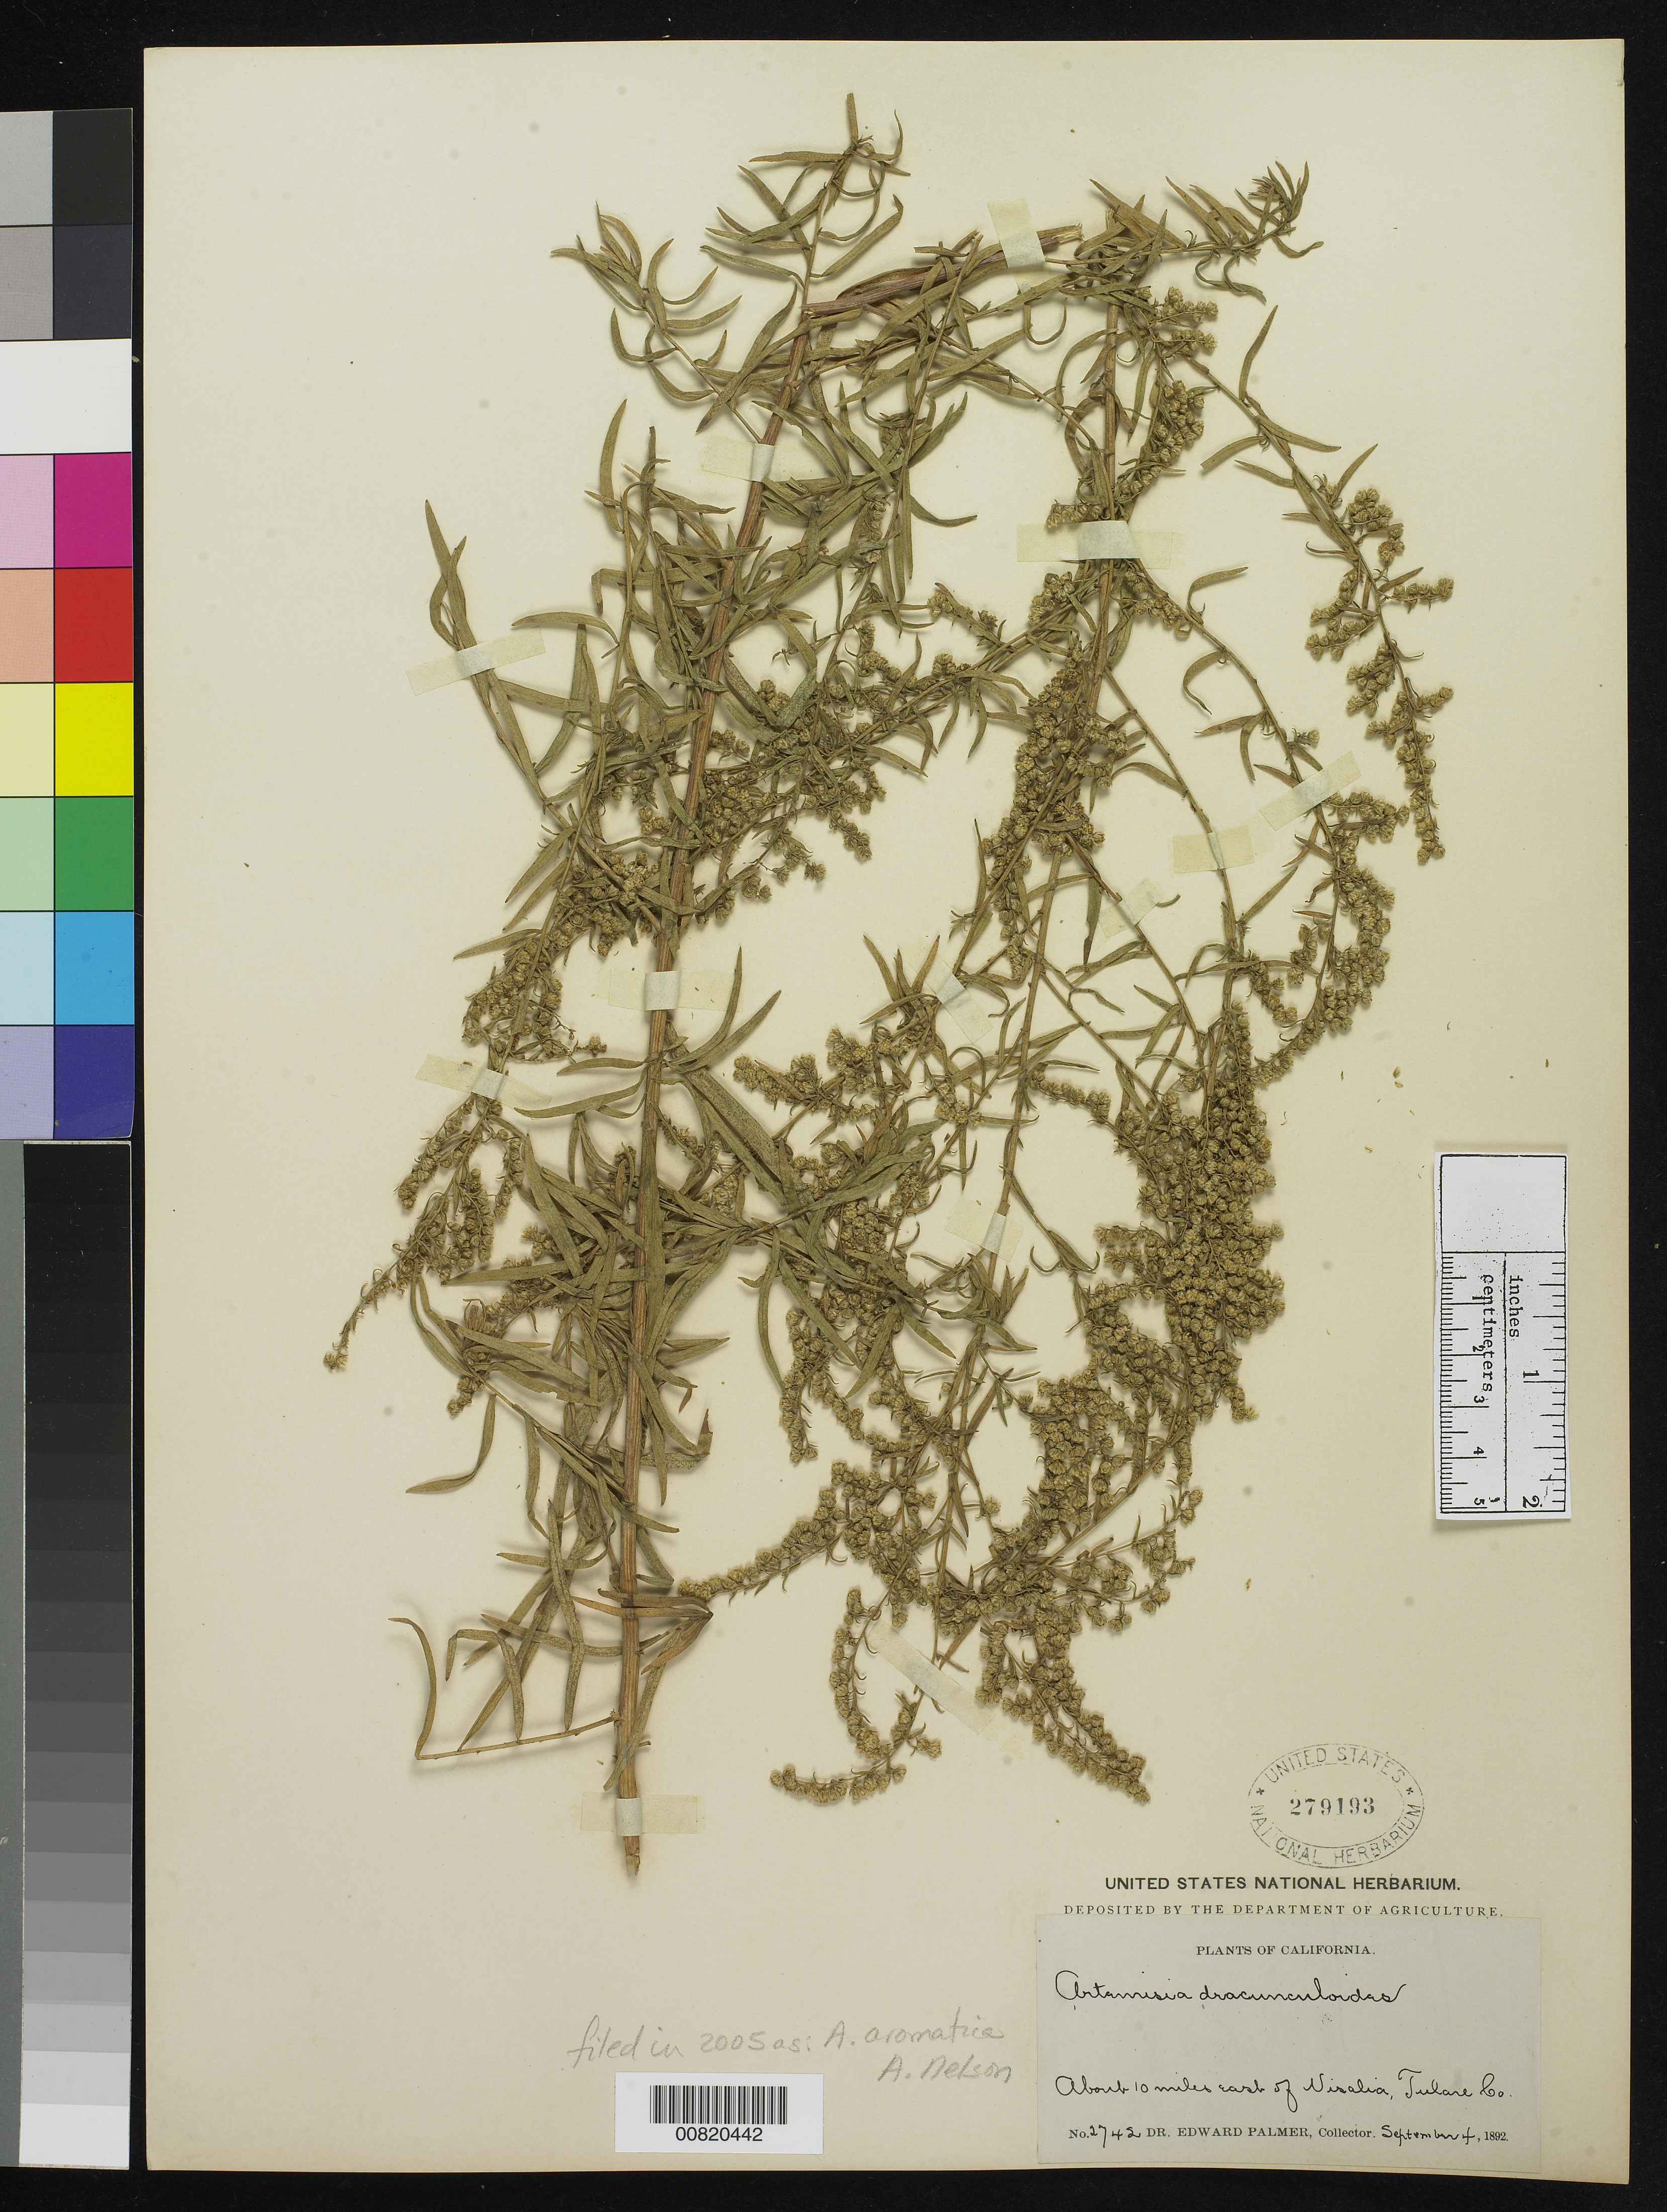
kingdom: Plantae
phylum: Tracheophyta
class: Magnoliopsida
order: Asterales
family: Asteraceae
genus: Artemisia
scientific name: Artemisia aromatica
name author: A. Nelson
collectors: E. Palmer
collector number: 2742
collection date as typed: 04 Sep 1892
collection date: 1892-09-04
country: United States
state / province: California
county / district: Tulare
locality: About 10 miles east of Visalia, Tulare County, California.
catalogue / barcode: US 279193